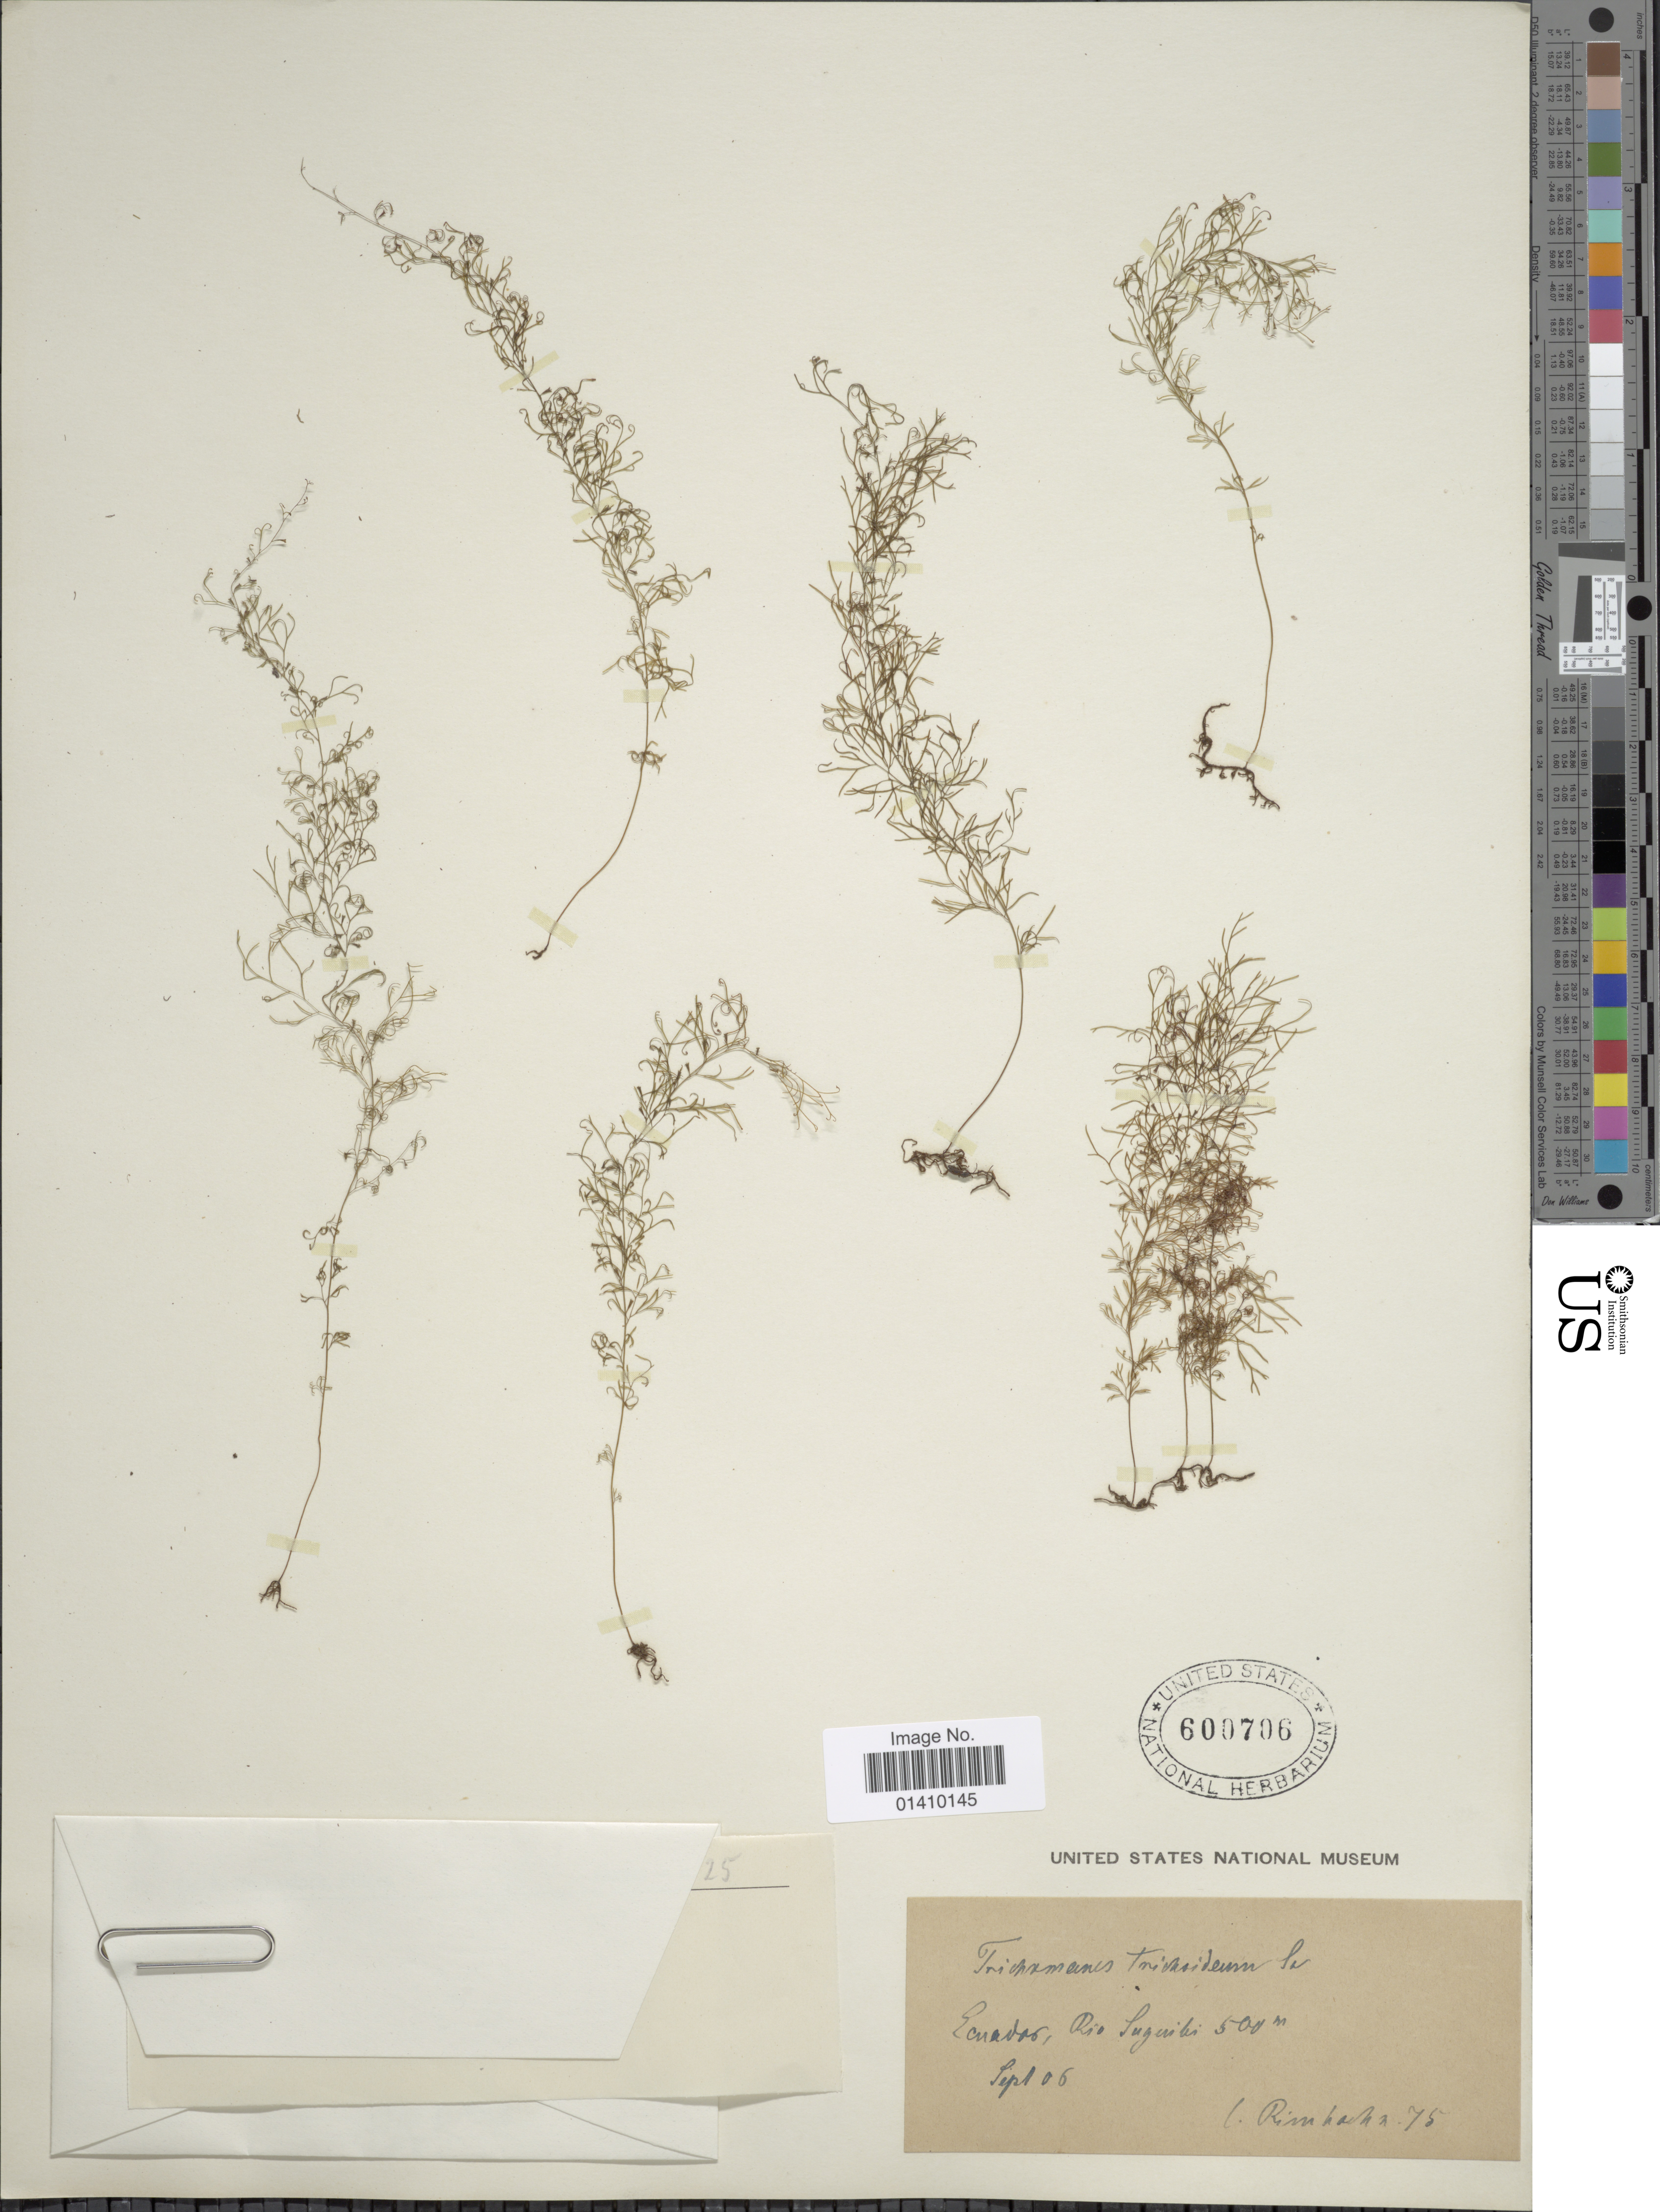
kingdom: Plantae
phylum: Tracheophyta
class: Polypodiopsida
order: Hymenophyllales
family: Hymenophyllaceae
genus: Polyphlebium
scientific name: Polyphlebium capillaceum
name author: (L.) Ebihara & Dubuisson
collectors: I. Rimbalha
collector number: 75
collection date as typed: Transcribed d/m/y: /9/6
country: Ecuador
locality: Rio Suguibi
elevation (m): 500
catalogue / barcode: US 600706